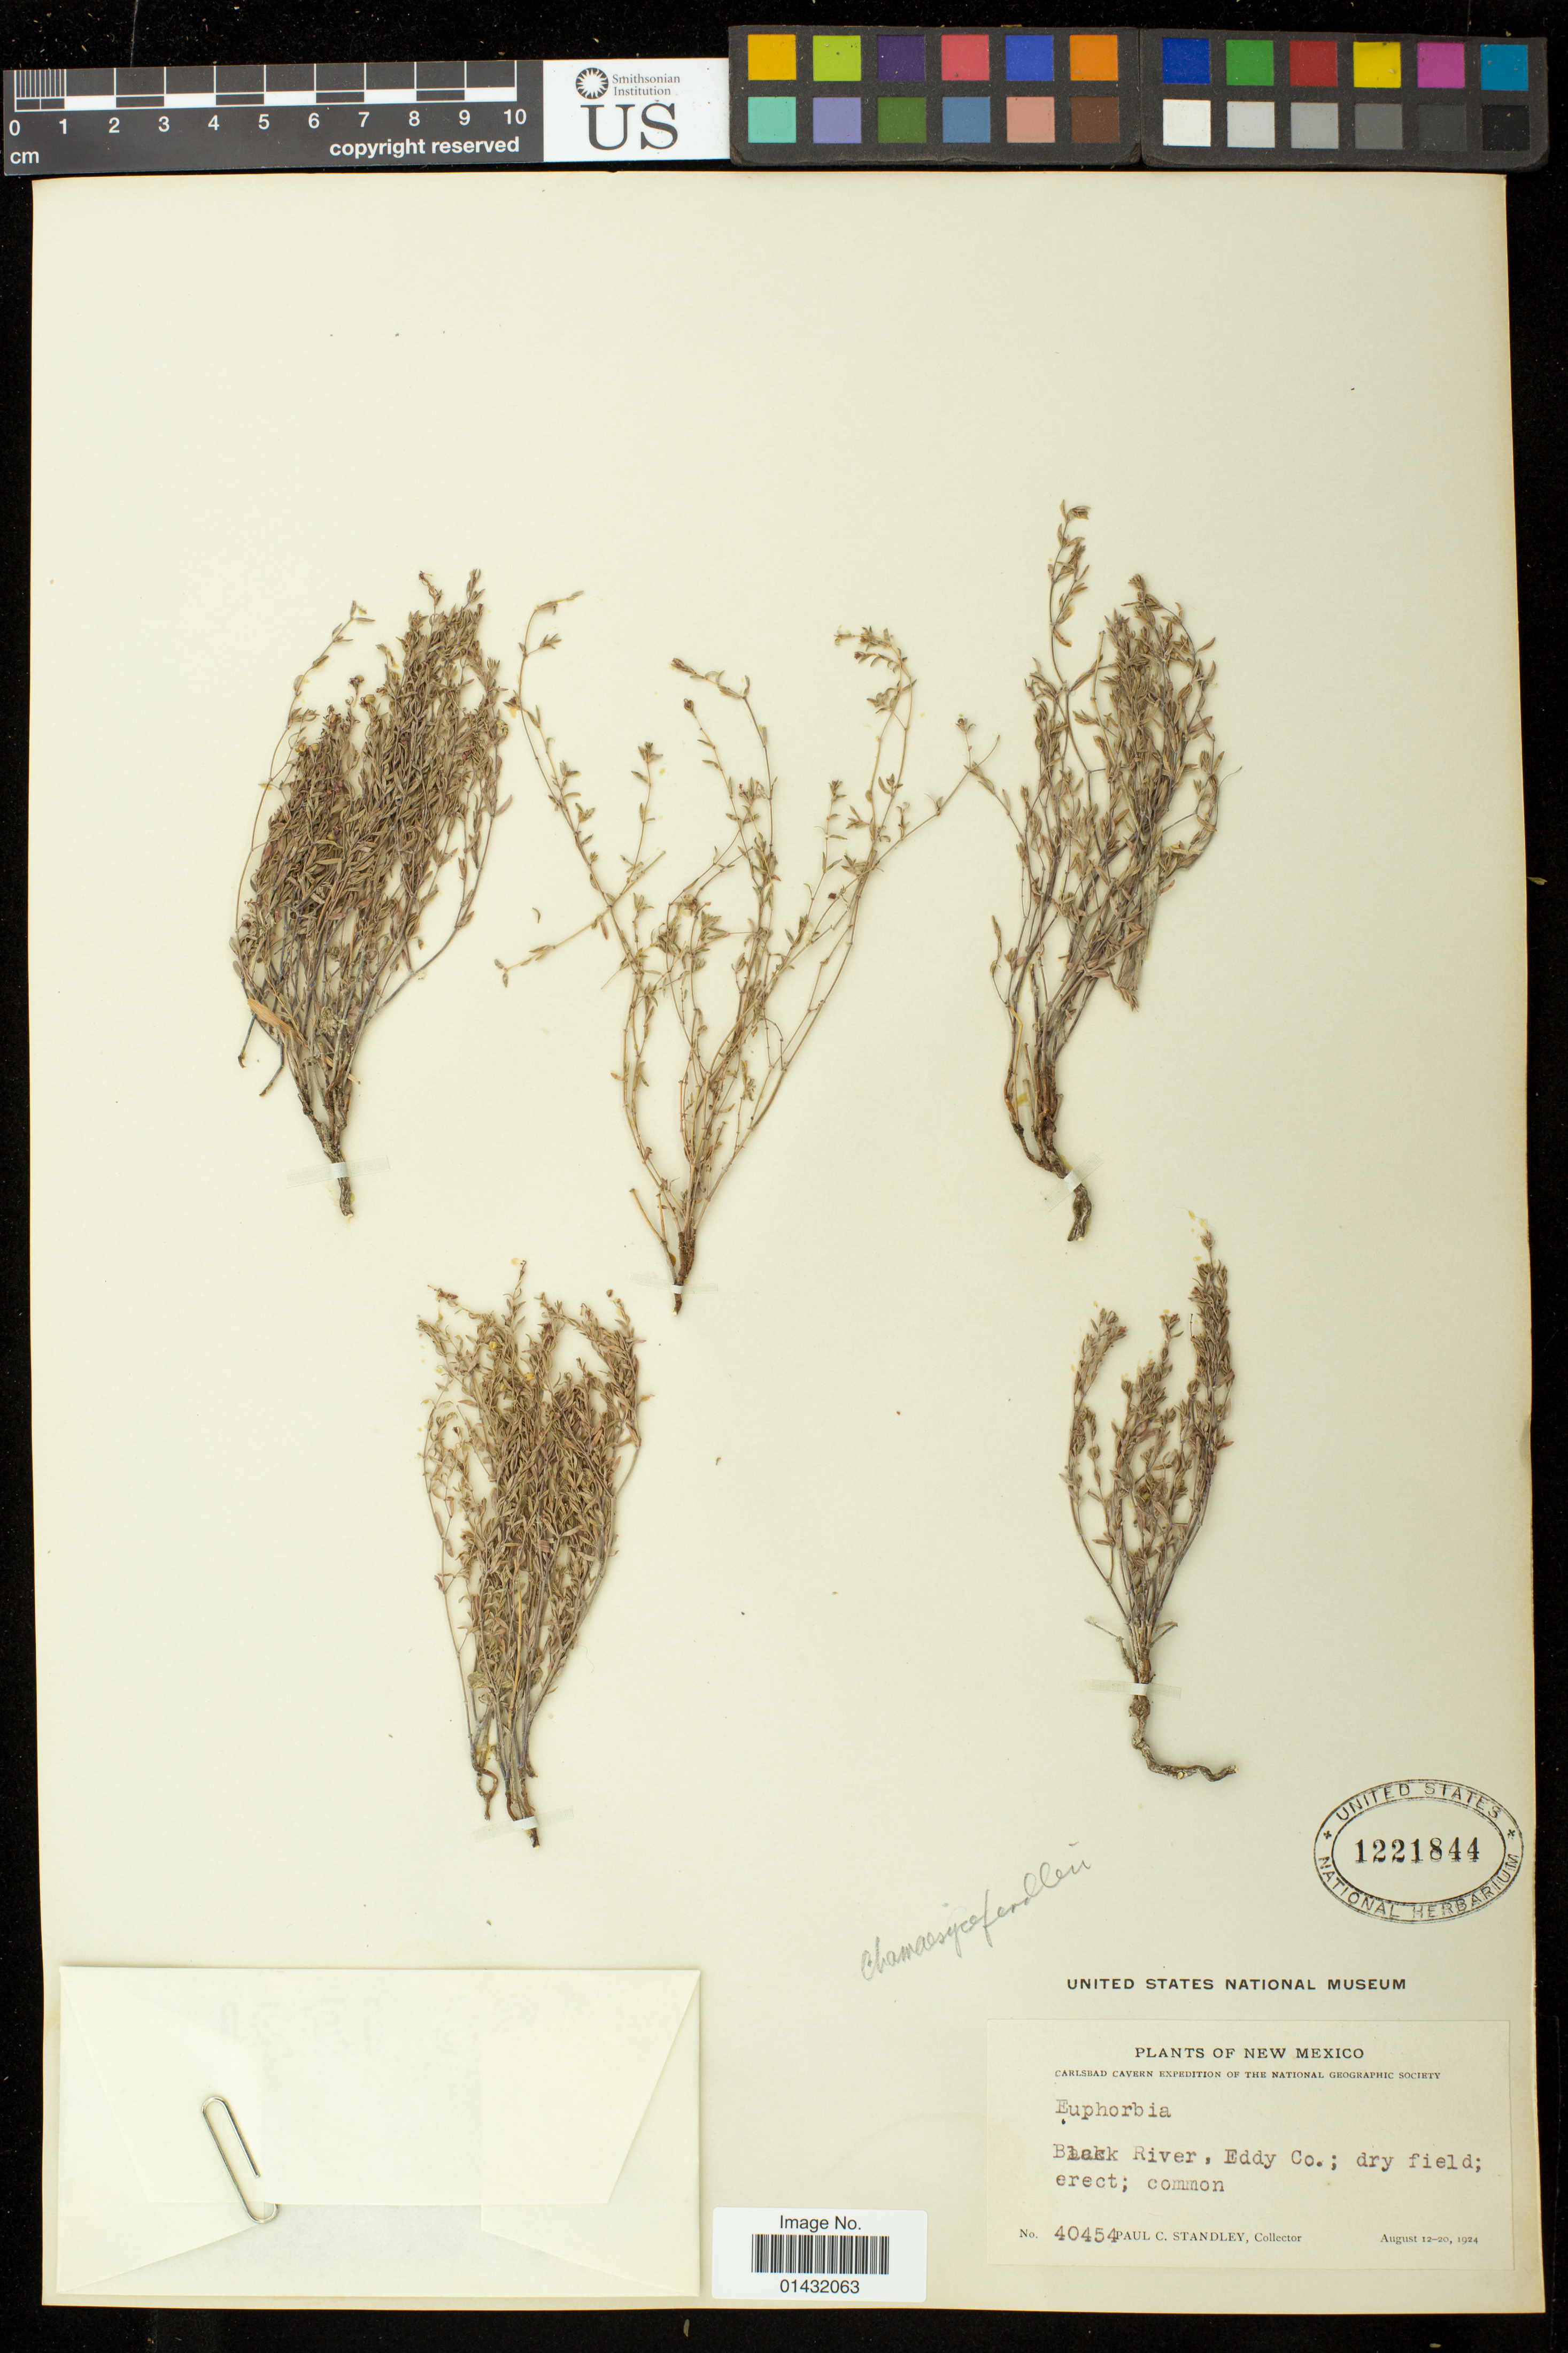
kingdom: Plantae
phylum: Tracheophyta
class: Magnoliopsida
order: Malpighiales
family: Euphorbiaceae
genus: Euphorbia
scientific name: Euphorbia chaetocalyx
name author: Tidestr.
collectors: P. C. Standley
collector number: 40454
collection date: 1924-08-12/1924-08-20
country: United States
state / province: New Mexico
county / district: Eddy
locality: Black River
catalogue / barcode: US 1221844